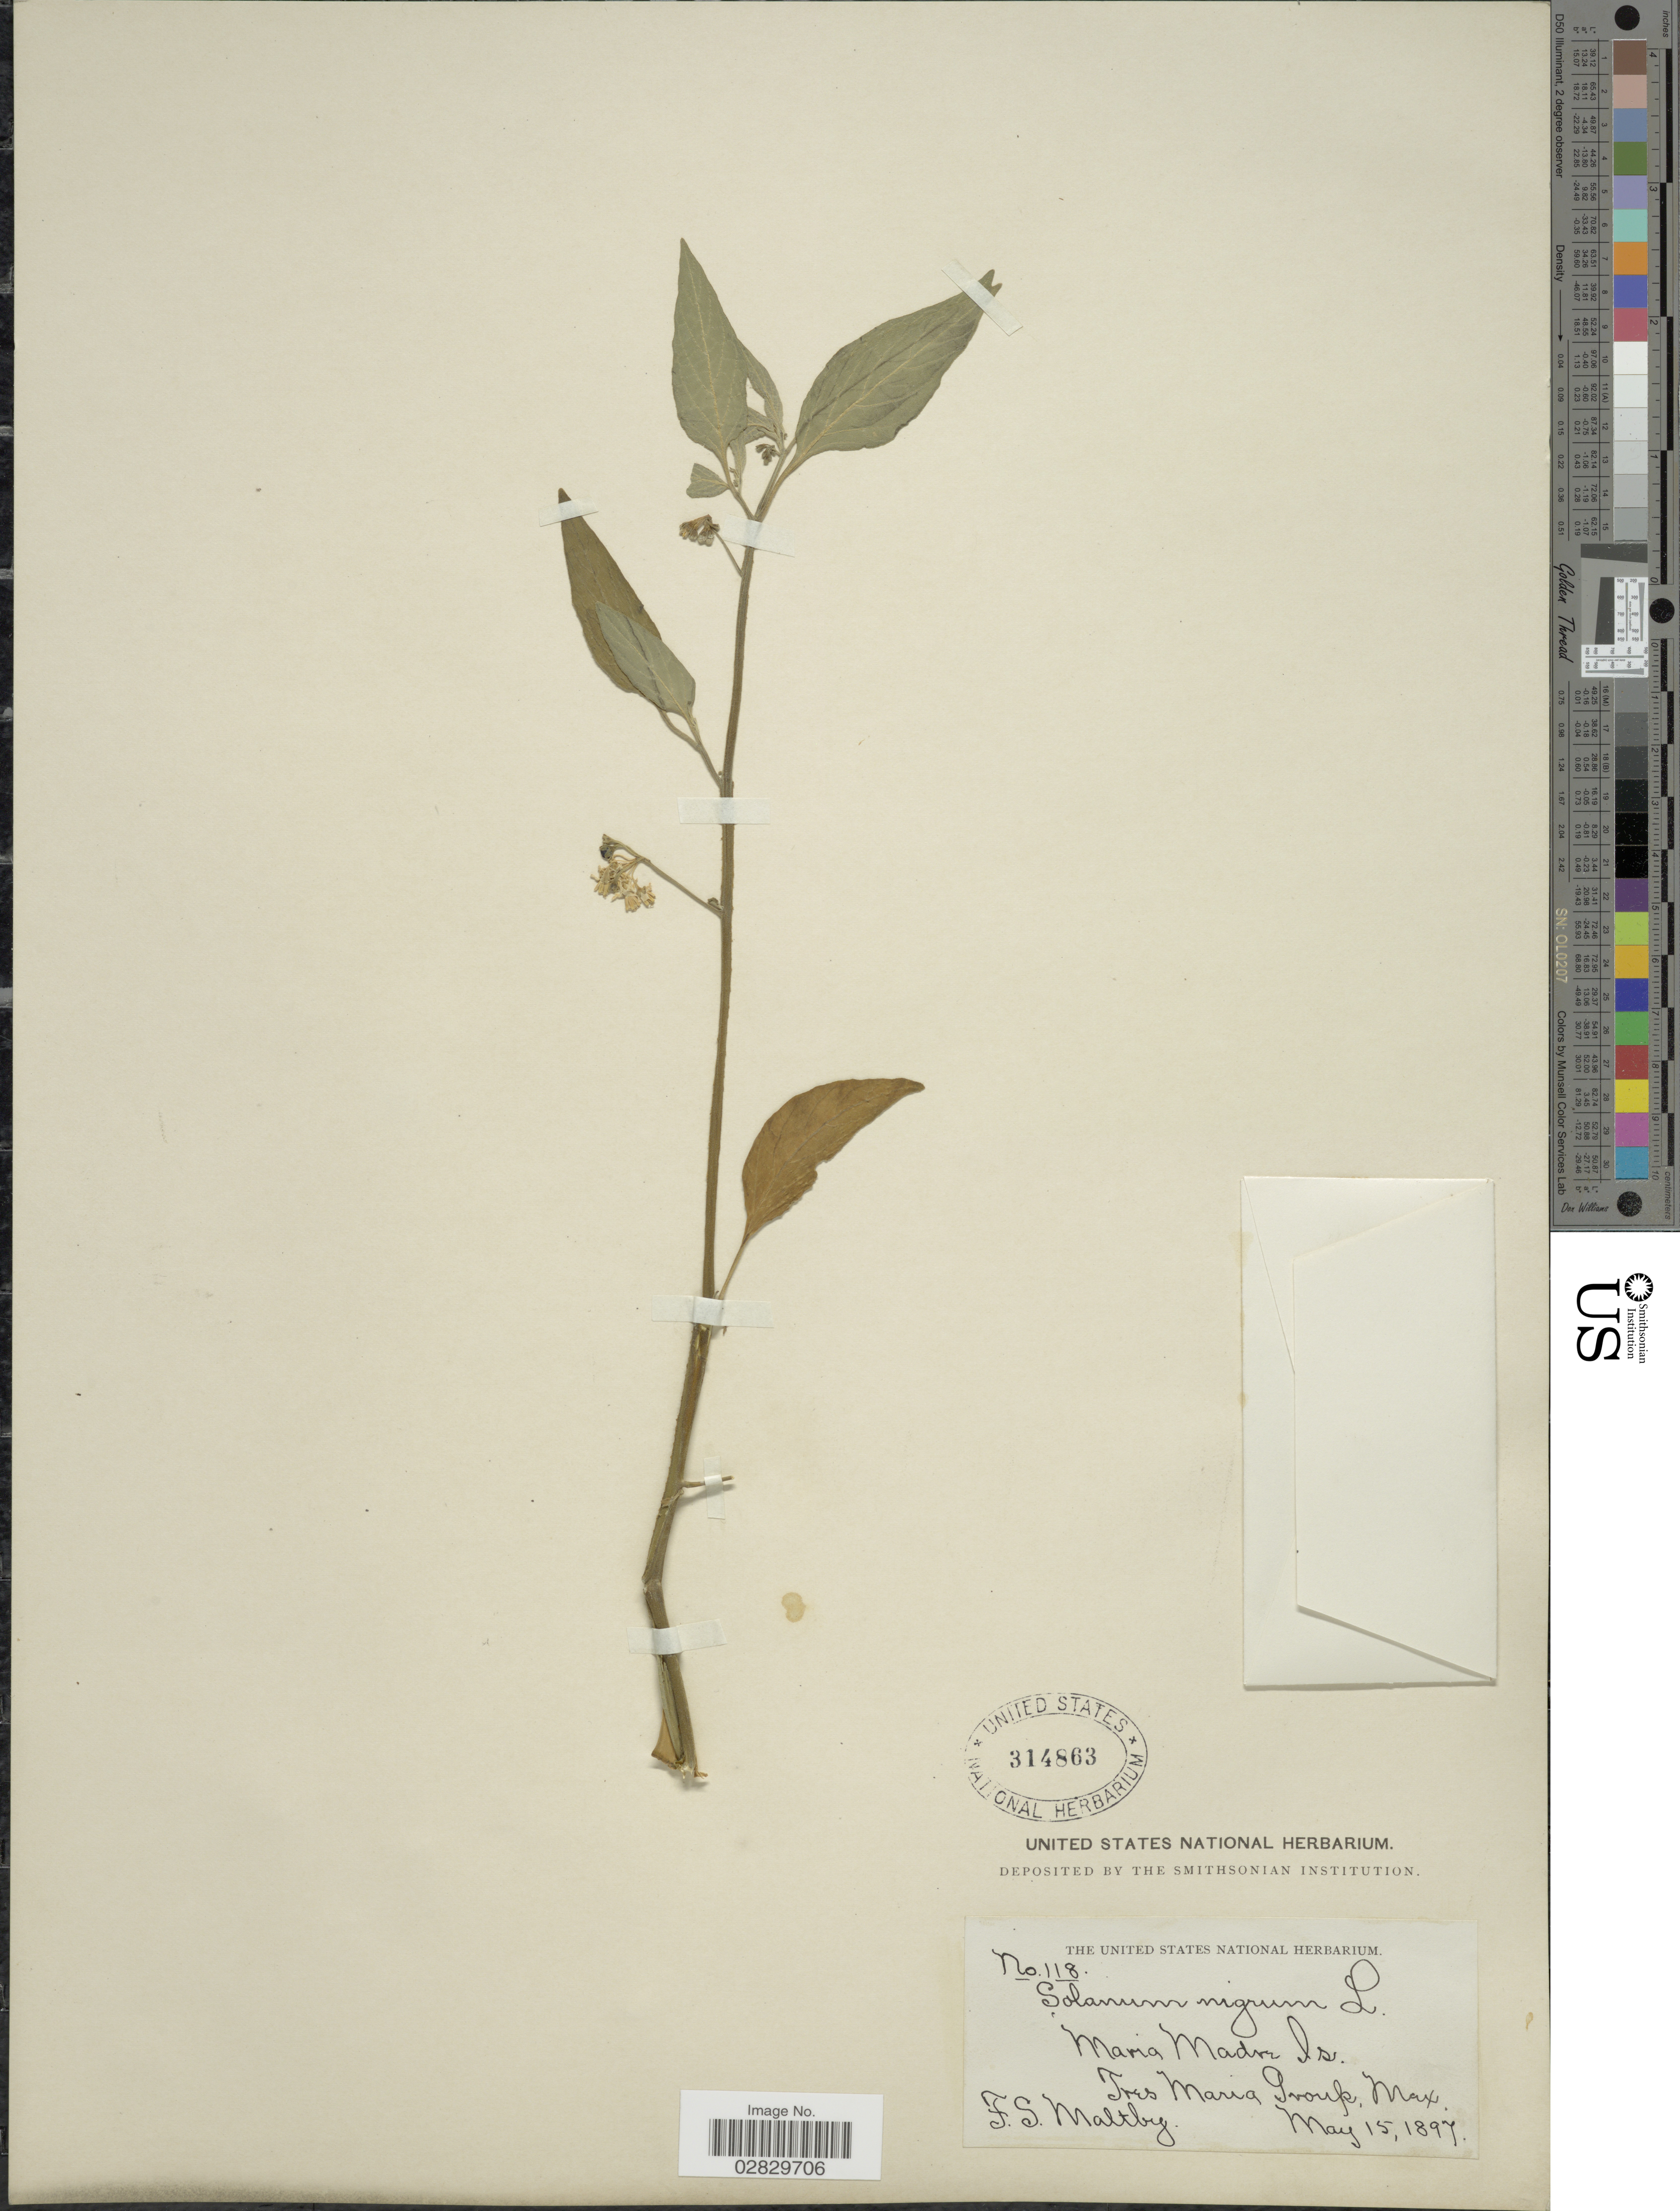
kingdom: Plantae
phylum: Tracheophyta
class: Magnoliopsida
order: Solanales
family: Solanaceae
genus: Solanum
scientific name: Solanum douglasii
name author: Dunal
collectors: F. S. Maltby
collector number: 118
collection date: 1897-05-15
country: Mexico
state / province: Nayarit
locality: Maria Madre Is., Tres Maria Group, Mex.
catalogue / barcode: US 314863